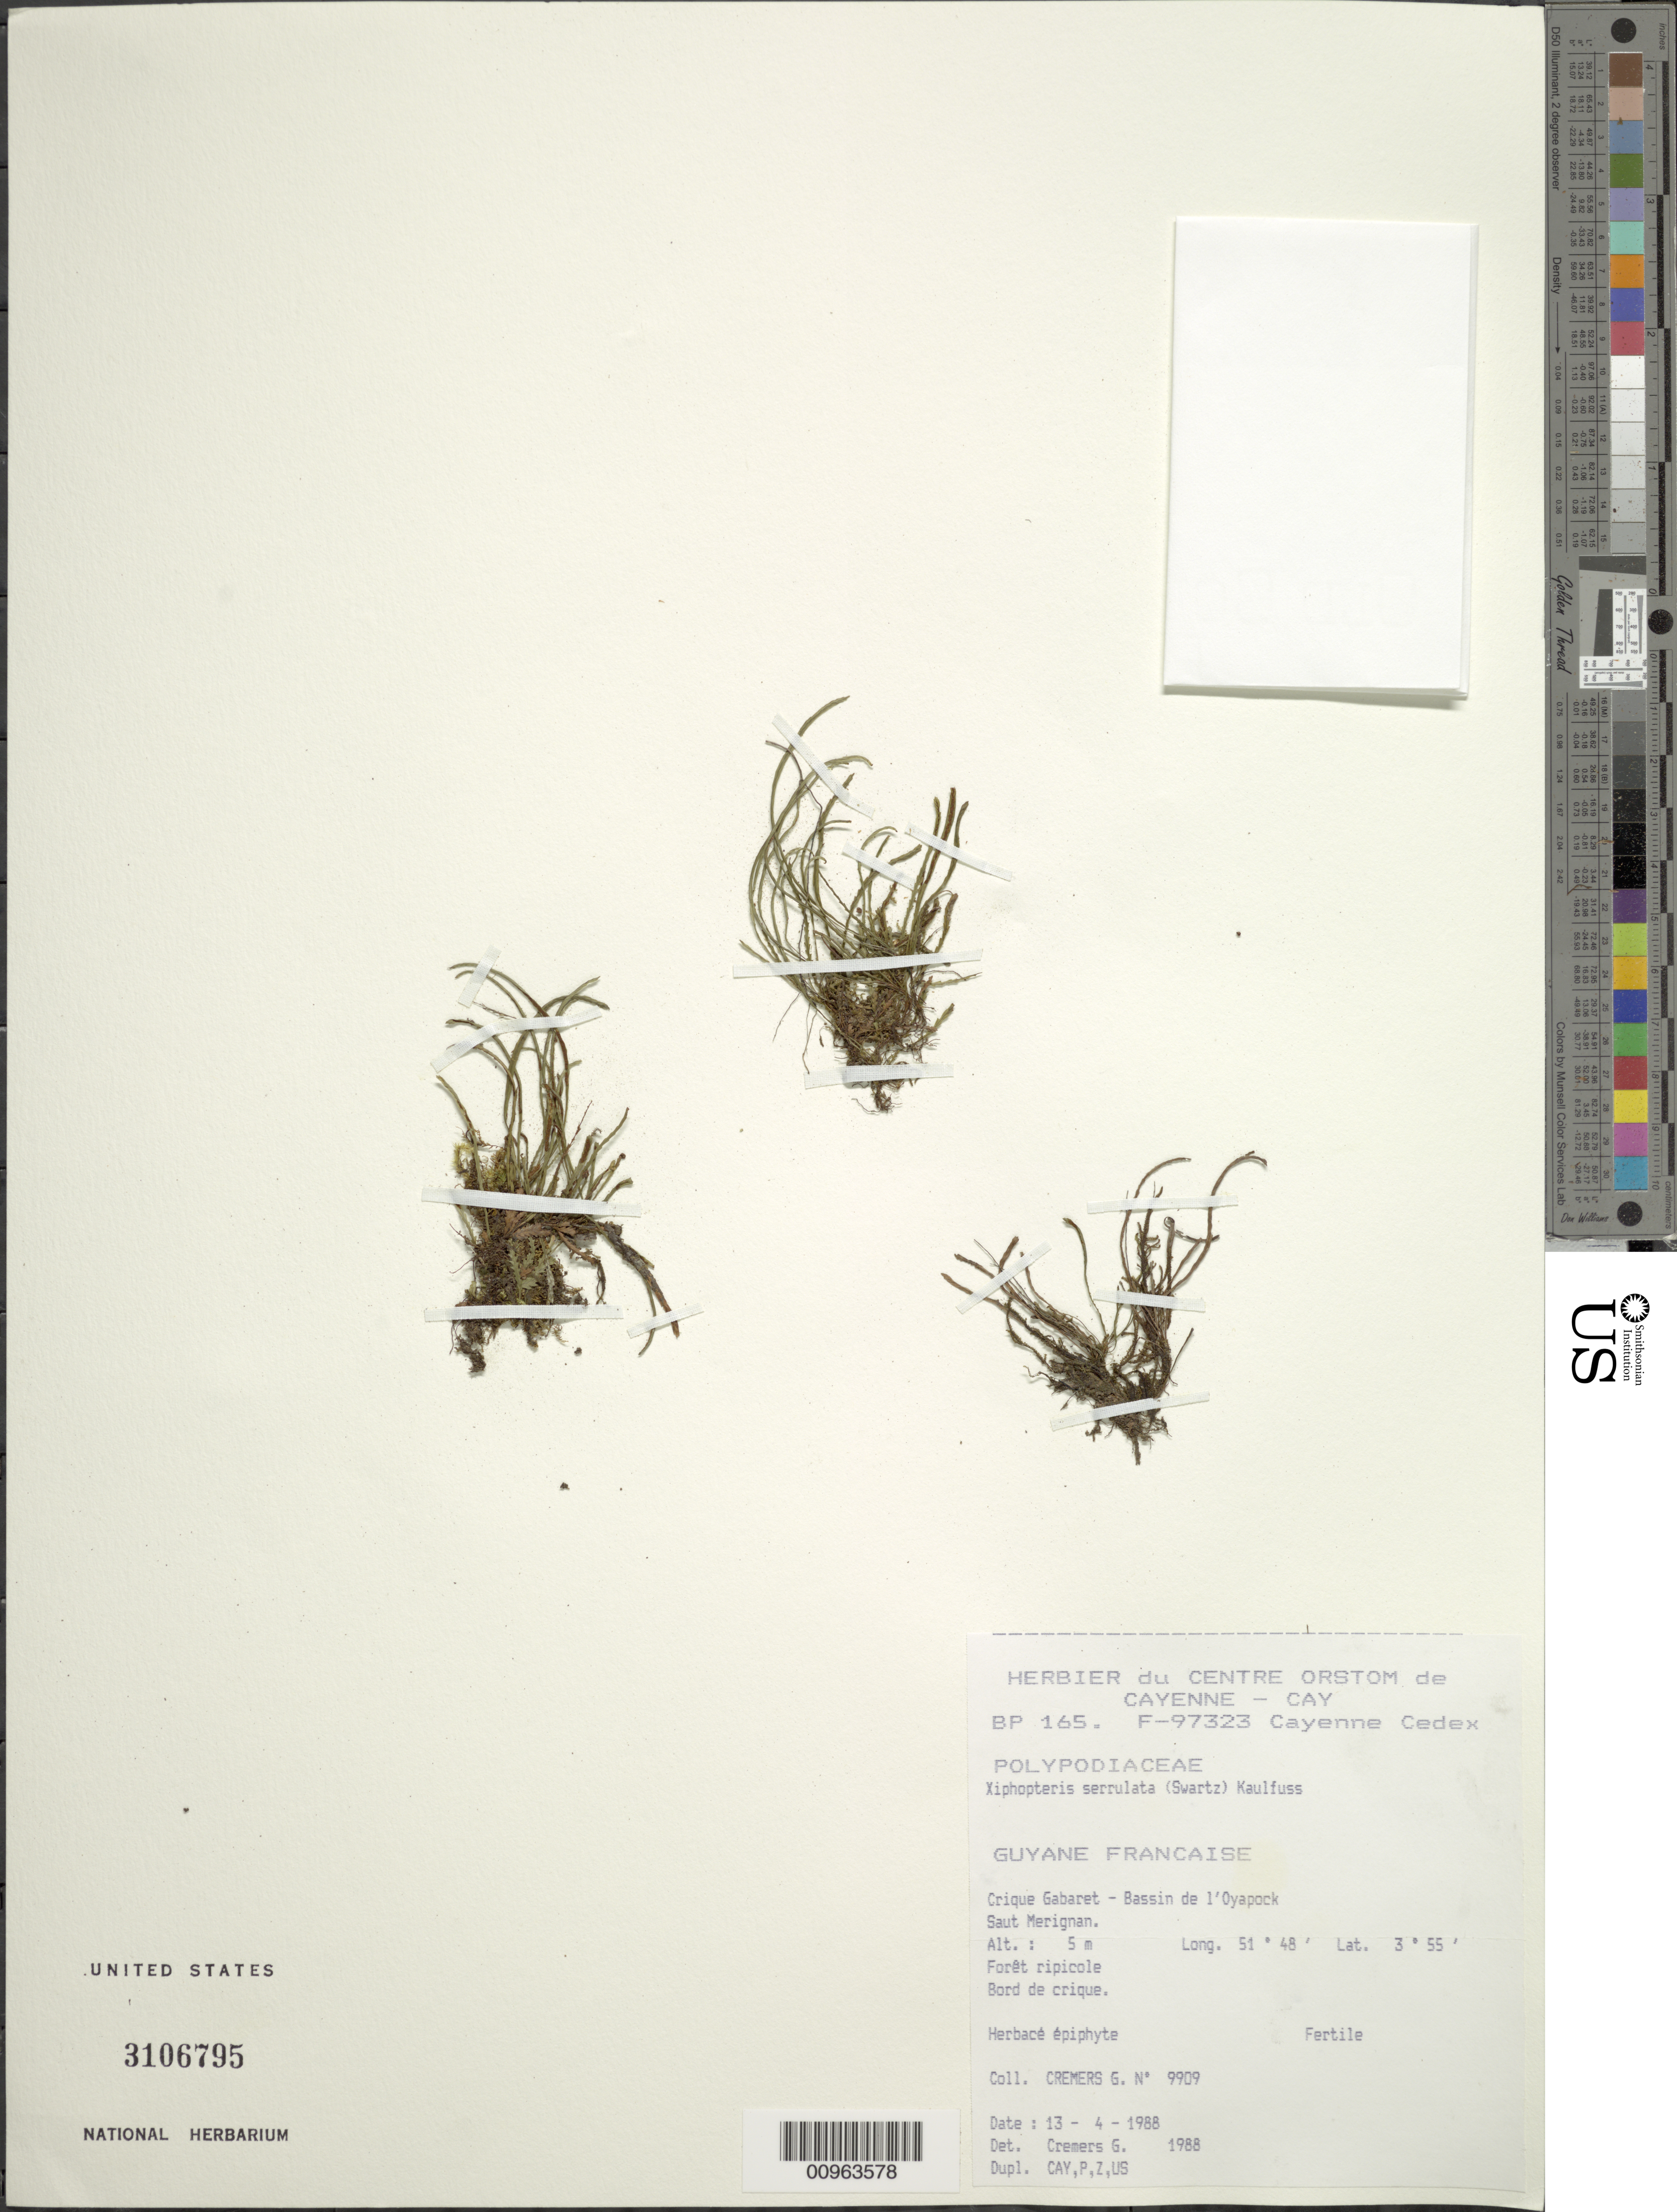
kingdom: Plantae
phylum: Tracheophyta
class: Polypodiopsida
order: Polypodiales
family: Polypodiaceae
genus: Cochlidium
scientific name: Cochlidium serrulatum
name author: (Sw.) L.E. Bishop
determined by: Cremers, Georges A.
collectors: G. Cremers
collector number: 9909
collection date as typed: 13-Apr-88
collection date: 1988-04-13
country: French Guiana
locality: Crique Gabaret, Bassin de l'Oyapock. Saut Merignan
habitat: Foret ripicole. Bord de crique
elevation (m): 5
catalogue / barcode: US 3106795